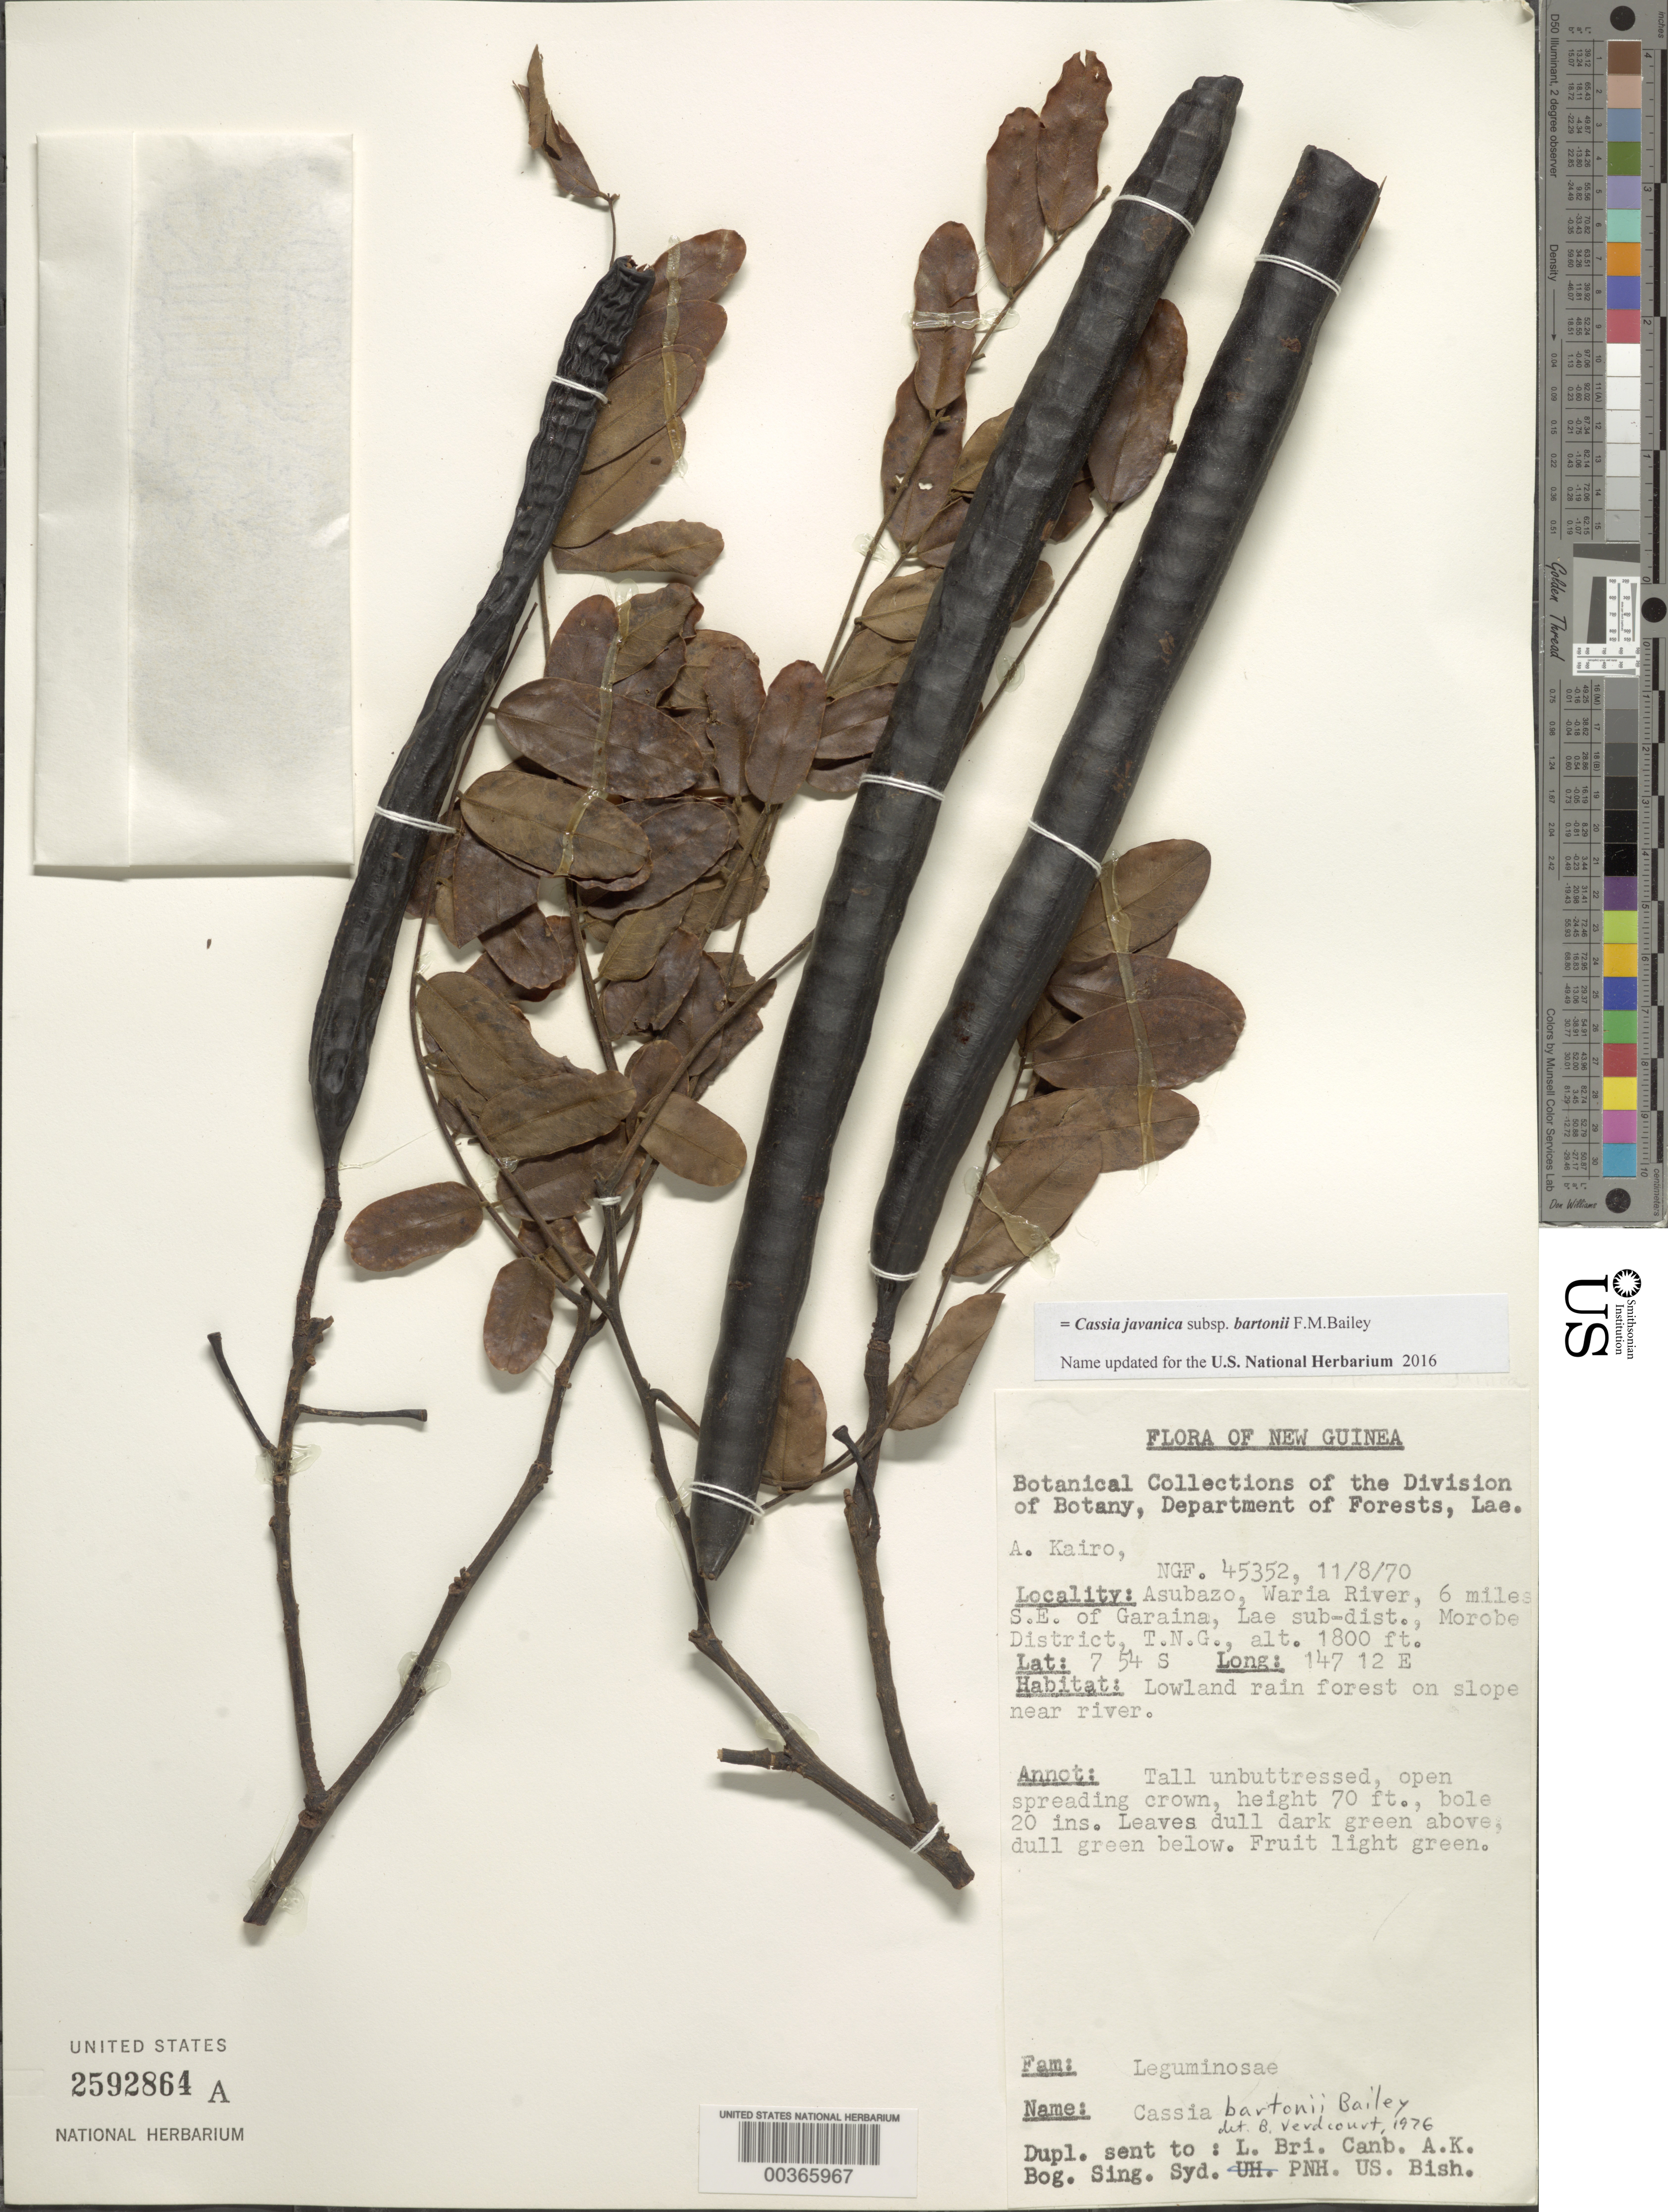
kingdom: Plantae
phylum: Tracheophyta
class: Magnoliopsida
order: Fabales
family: Fabaceae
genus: Cassia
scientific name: Cassia javanica subsp. bartonii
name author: (Bailey) K. Larsen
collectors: A. Kairo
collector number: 45352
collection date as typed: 11 Aug 1970 or 09 Nov 1970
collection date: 1970-08-11 or 1970-11-09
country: Papua New Guinea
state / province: Morobe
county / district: Lae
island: New Guinea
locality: Asubazo, waria river, 6 mi se of garaina, lae sub-dist., morobe dist.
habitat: Lowland rain forest on slope near river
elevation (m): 549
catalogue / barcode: US 2592864A